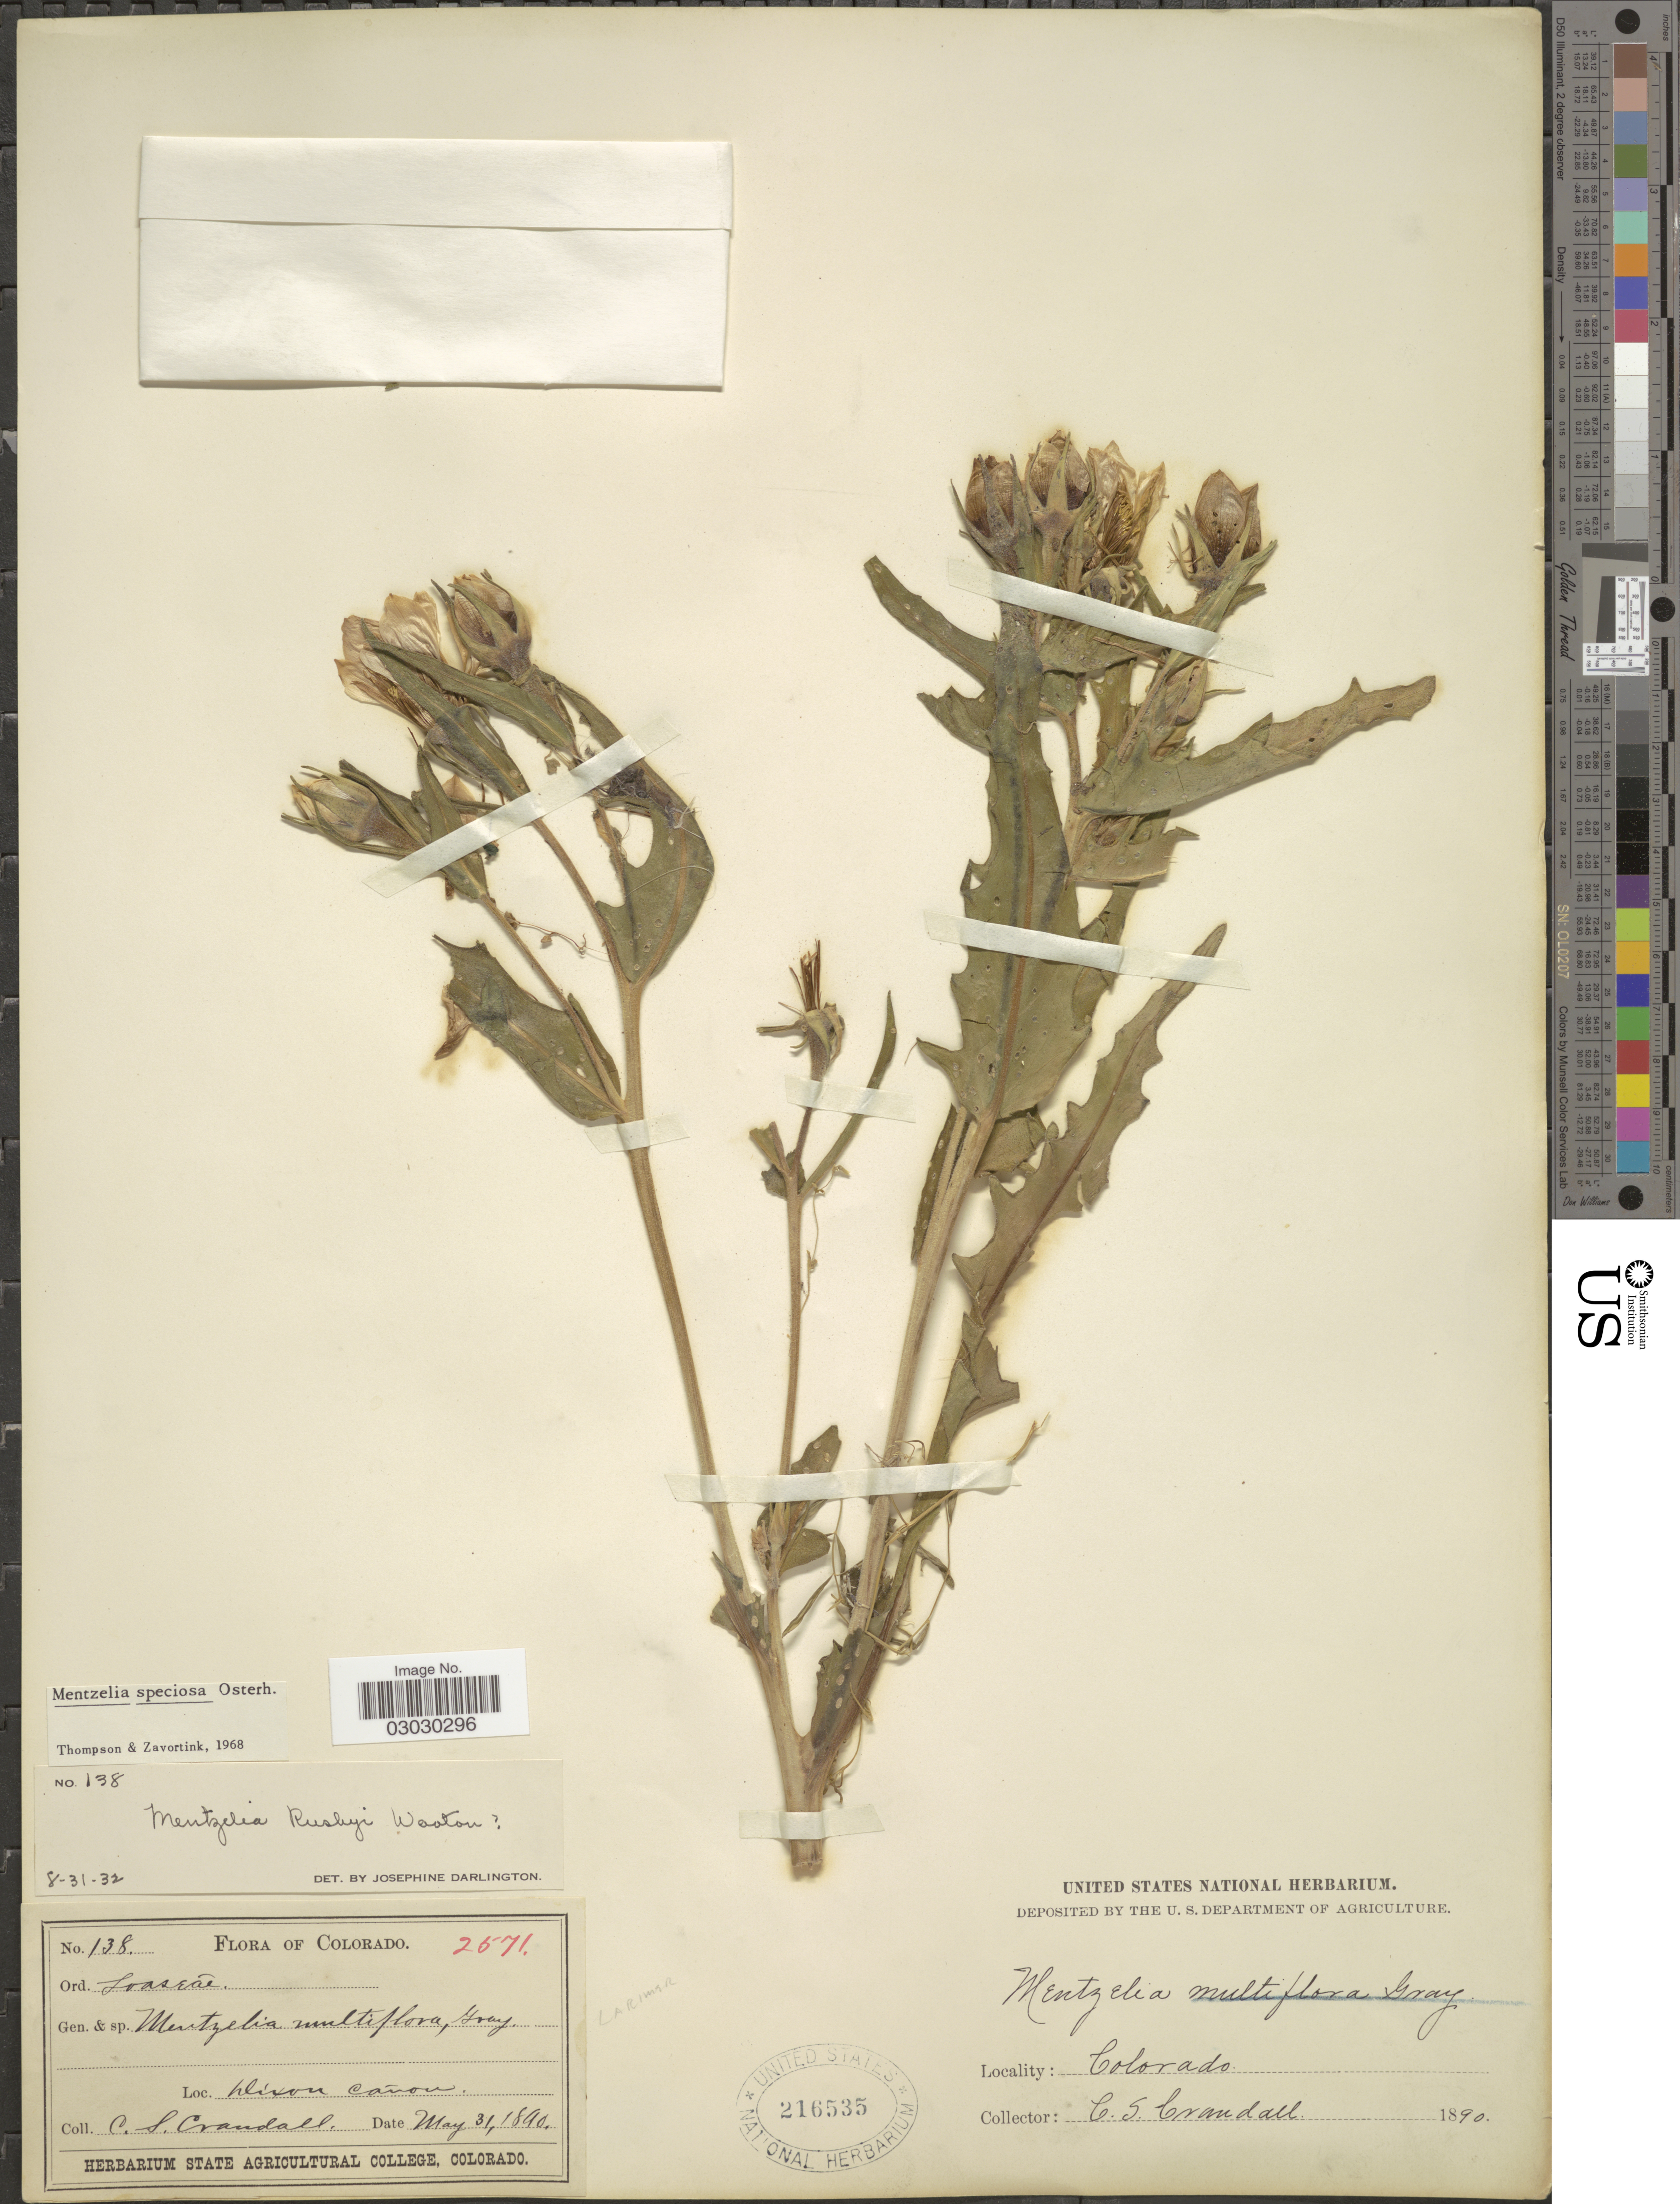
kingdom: Plantae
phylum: Tracheophyta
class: Magnoliopsida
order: Cornales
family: Loasaceae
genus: Mentzelia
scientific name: Mentzelia speciosa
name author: Osterh.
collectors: C. Crandall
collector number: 138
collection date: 1890-05-31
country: United States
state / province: Colorado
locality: Dixon cañon.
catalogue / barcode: US 216535